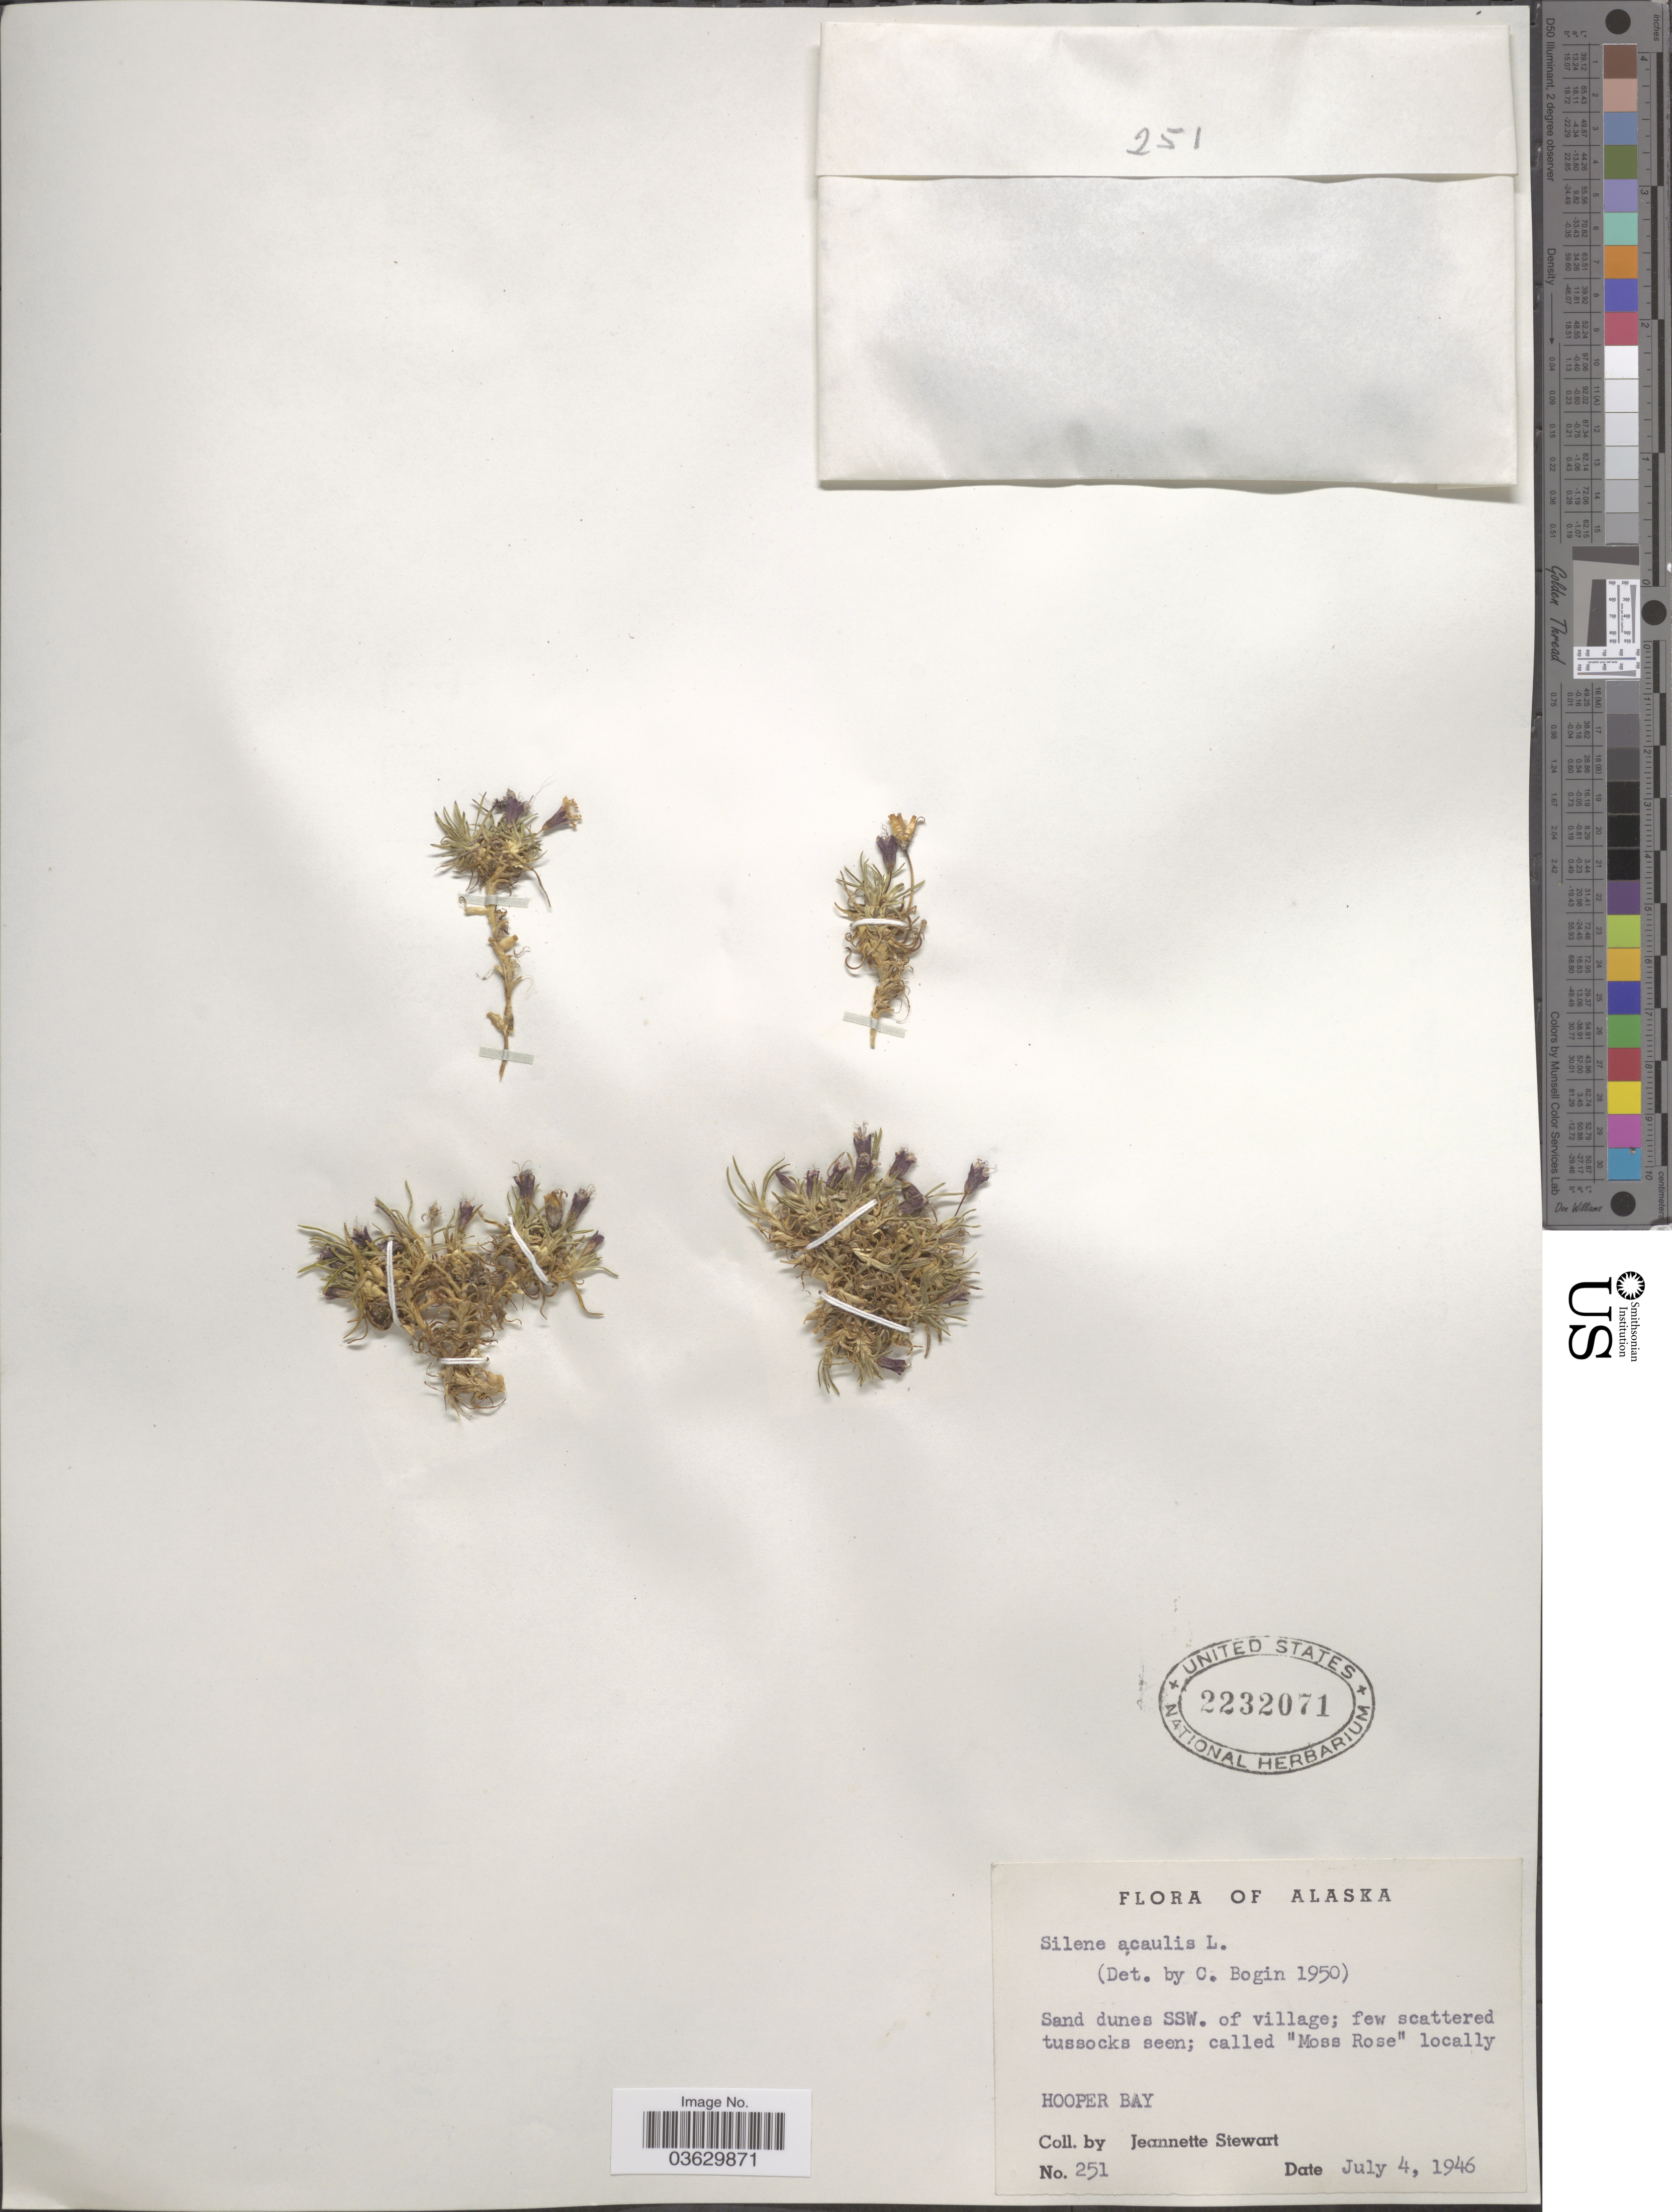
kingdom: Plantae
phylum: Tracheophyta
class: Magnoliopsida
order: Caryophyllales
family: Caryophyllaceae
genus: Silene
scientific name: Silene acaulis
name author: (L.) Jacq.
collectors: J. Stewart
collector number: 251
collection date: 1946-07-04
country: United States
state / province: Alaska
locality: Sand dunes SSW. of village. Hooper Bay.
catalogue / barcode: US 2232071